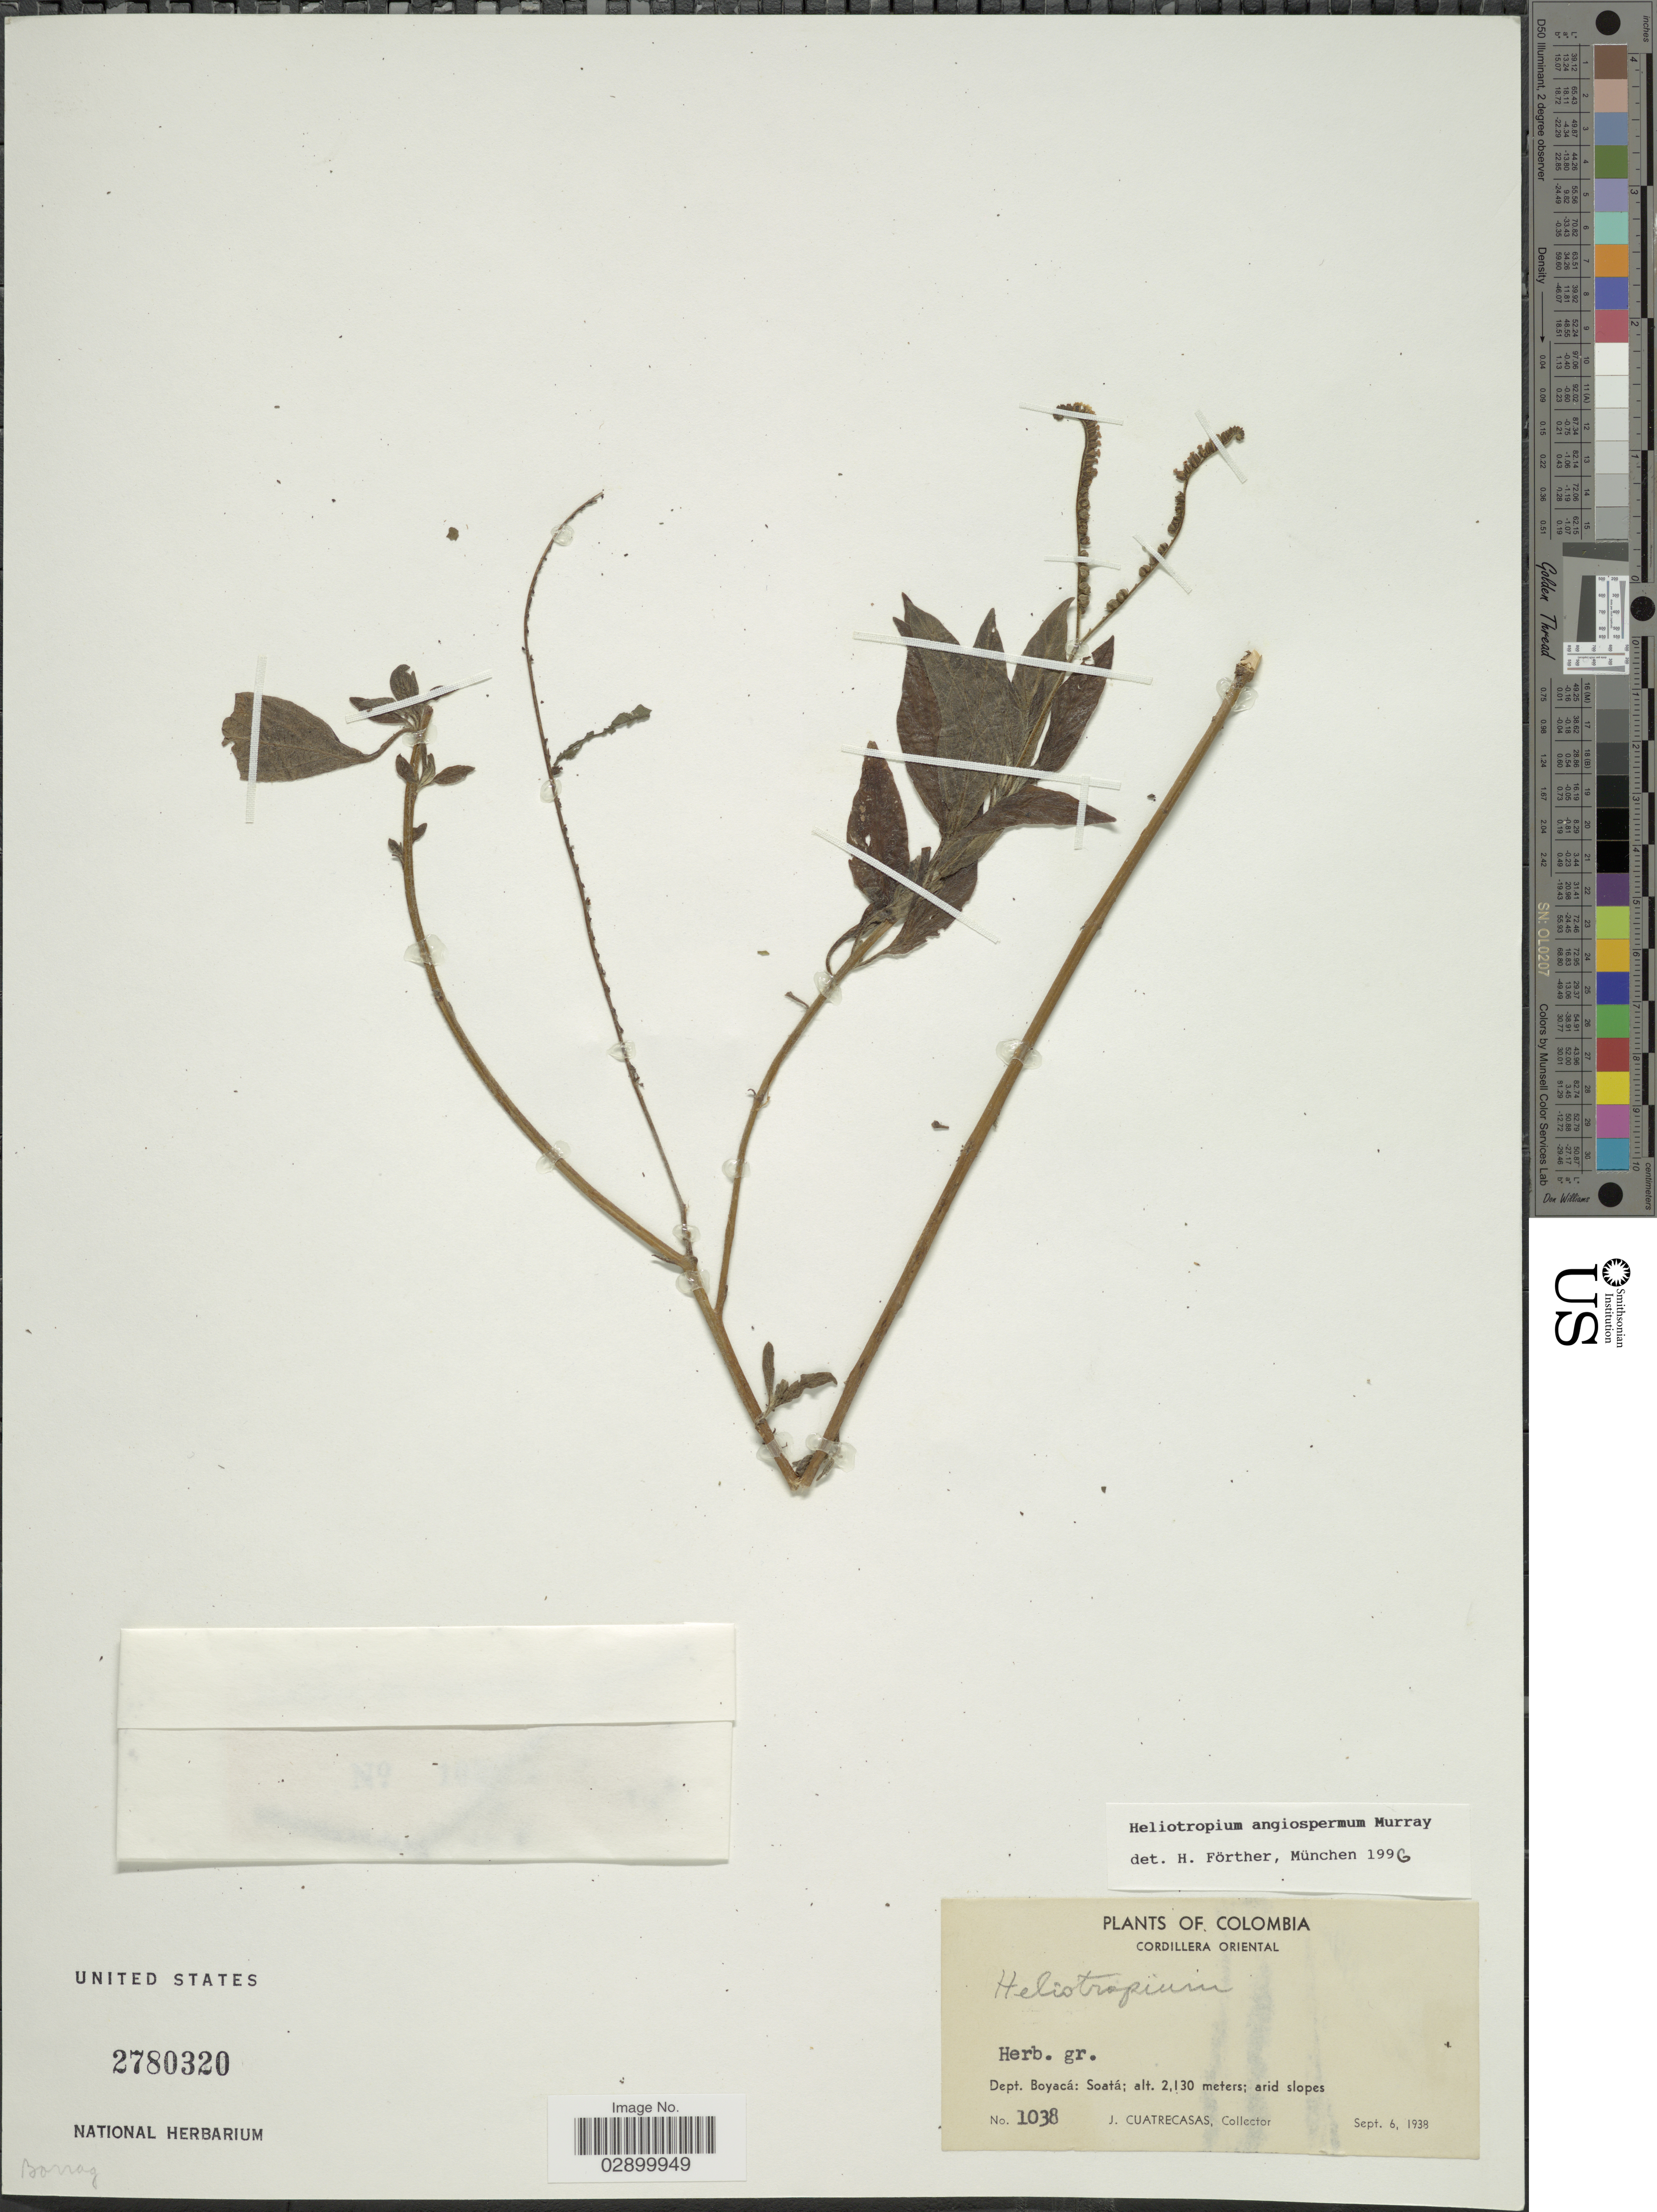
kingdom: Plantae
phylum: Tracheophyta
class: Magnoliopsida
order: Boraginales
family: Heliotropiaceae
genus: Heliotropium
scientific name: Heliotropium angiospermum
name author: Murray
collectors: J. Cuatrecasas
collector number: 1038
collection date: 1938-09-06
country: Colombia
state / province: Boyacá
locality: Cordillera Oriental. Dept. Boyacá: Soatá.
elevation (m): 2130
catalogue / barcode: US 2780320